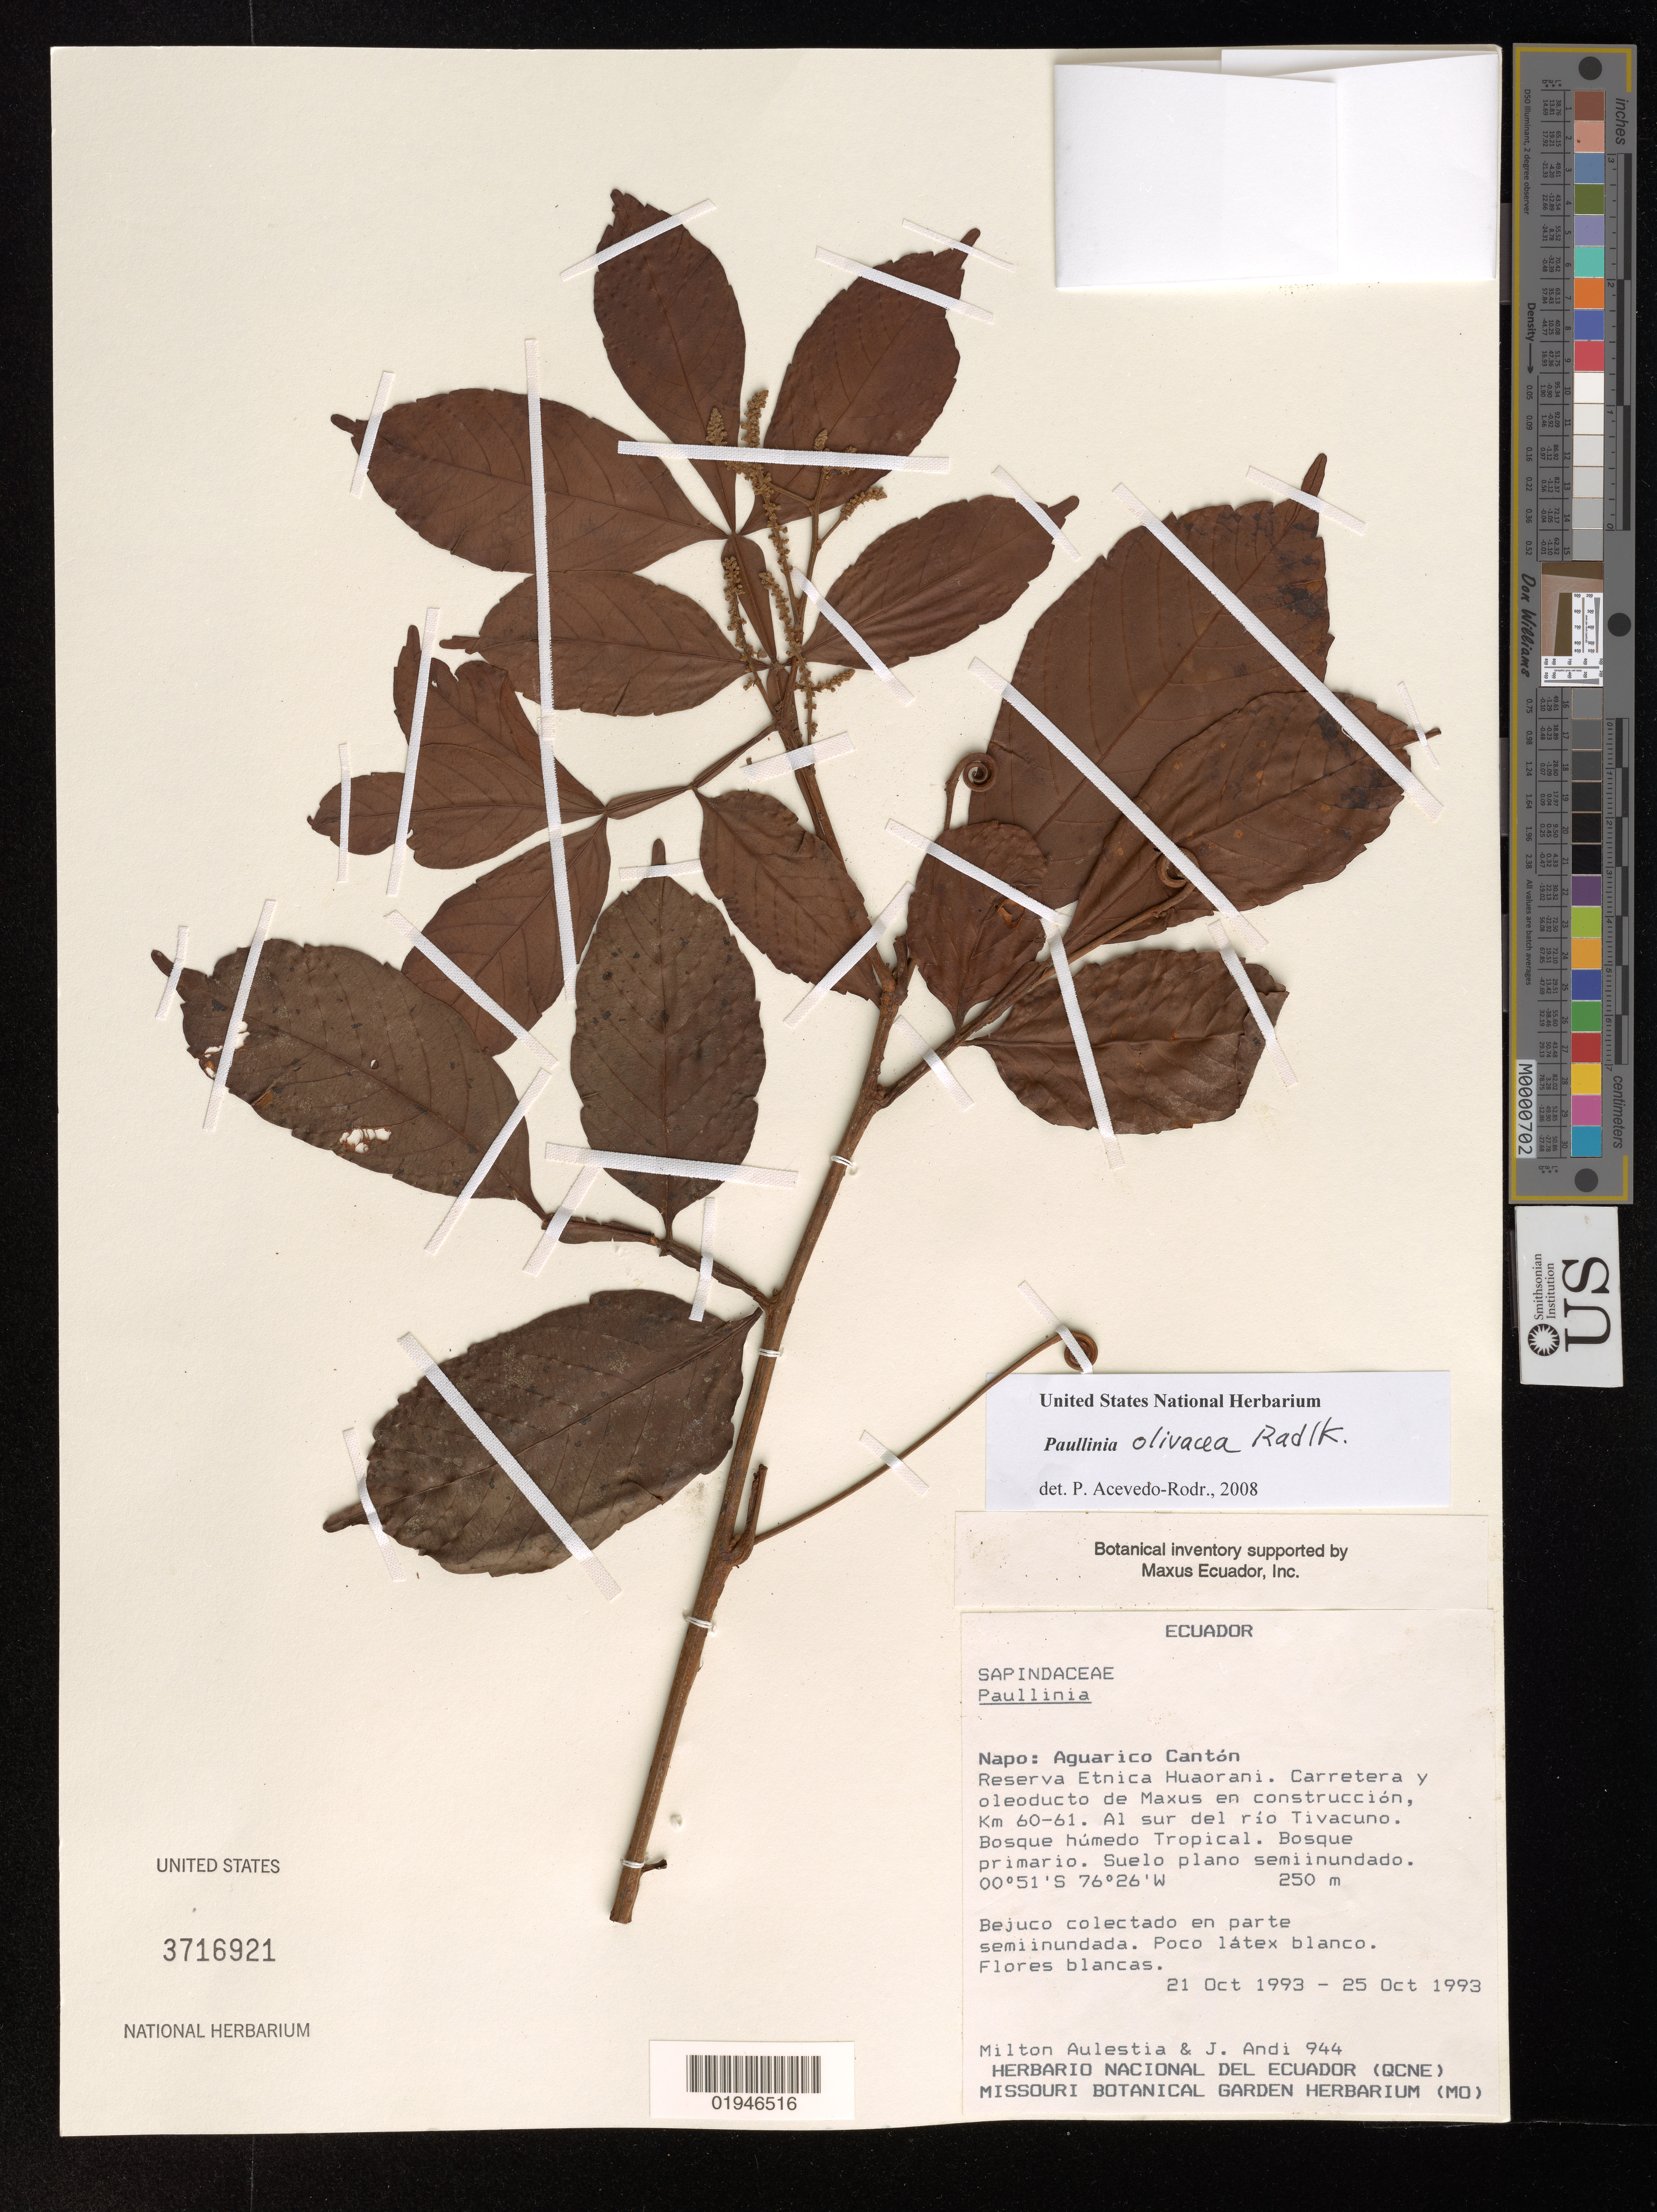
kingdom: Plantae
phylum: Tracheophyta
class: Magnoliopsida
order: Sapindales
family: Sapindaceae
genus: Paullinia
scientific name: Paullinia olivacea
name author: Radlk.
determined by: Acevedo-Rodriguez, P., (US), Smithsonian Institution - National Museum of Natural History (UNITED STATES)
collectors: M. Aulestia & J. Andi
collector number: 944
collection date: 1993-10-21/1993-10-25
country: Ecuador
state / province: Napo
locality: Aguarico.Reserva Etnica Huaorani. Carretera y oleoducto de Maxus en construcción, km 60-61. Al sur del río Tivacuno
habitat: Bosque húmedo tropical. Bosque primario. Suelo plano semiinundado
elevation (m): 250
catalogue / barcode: US 3716921